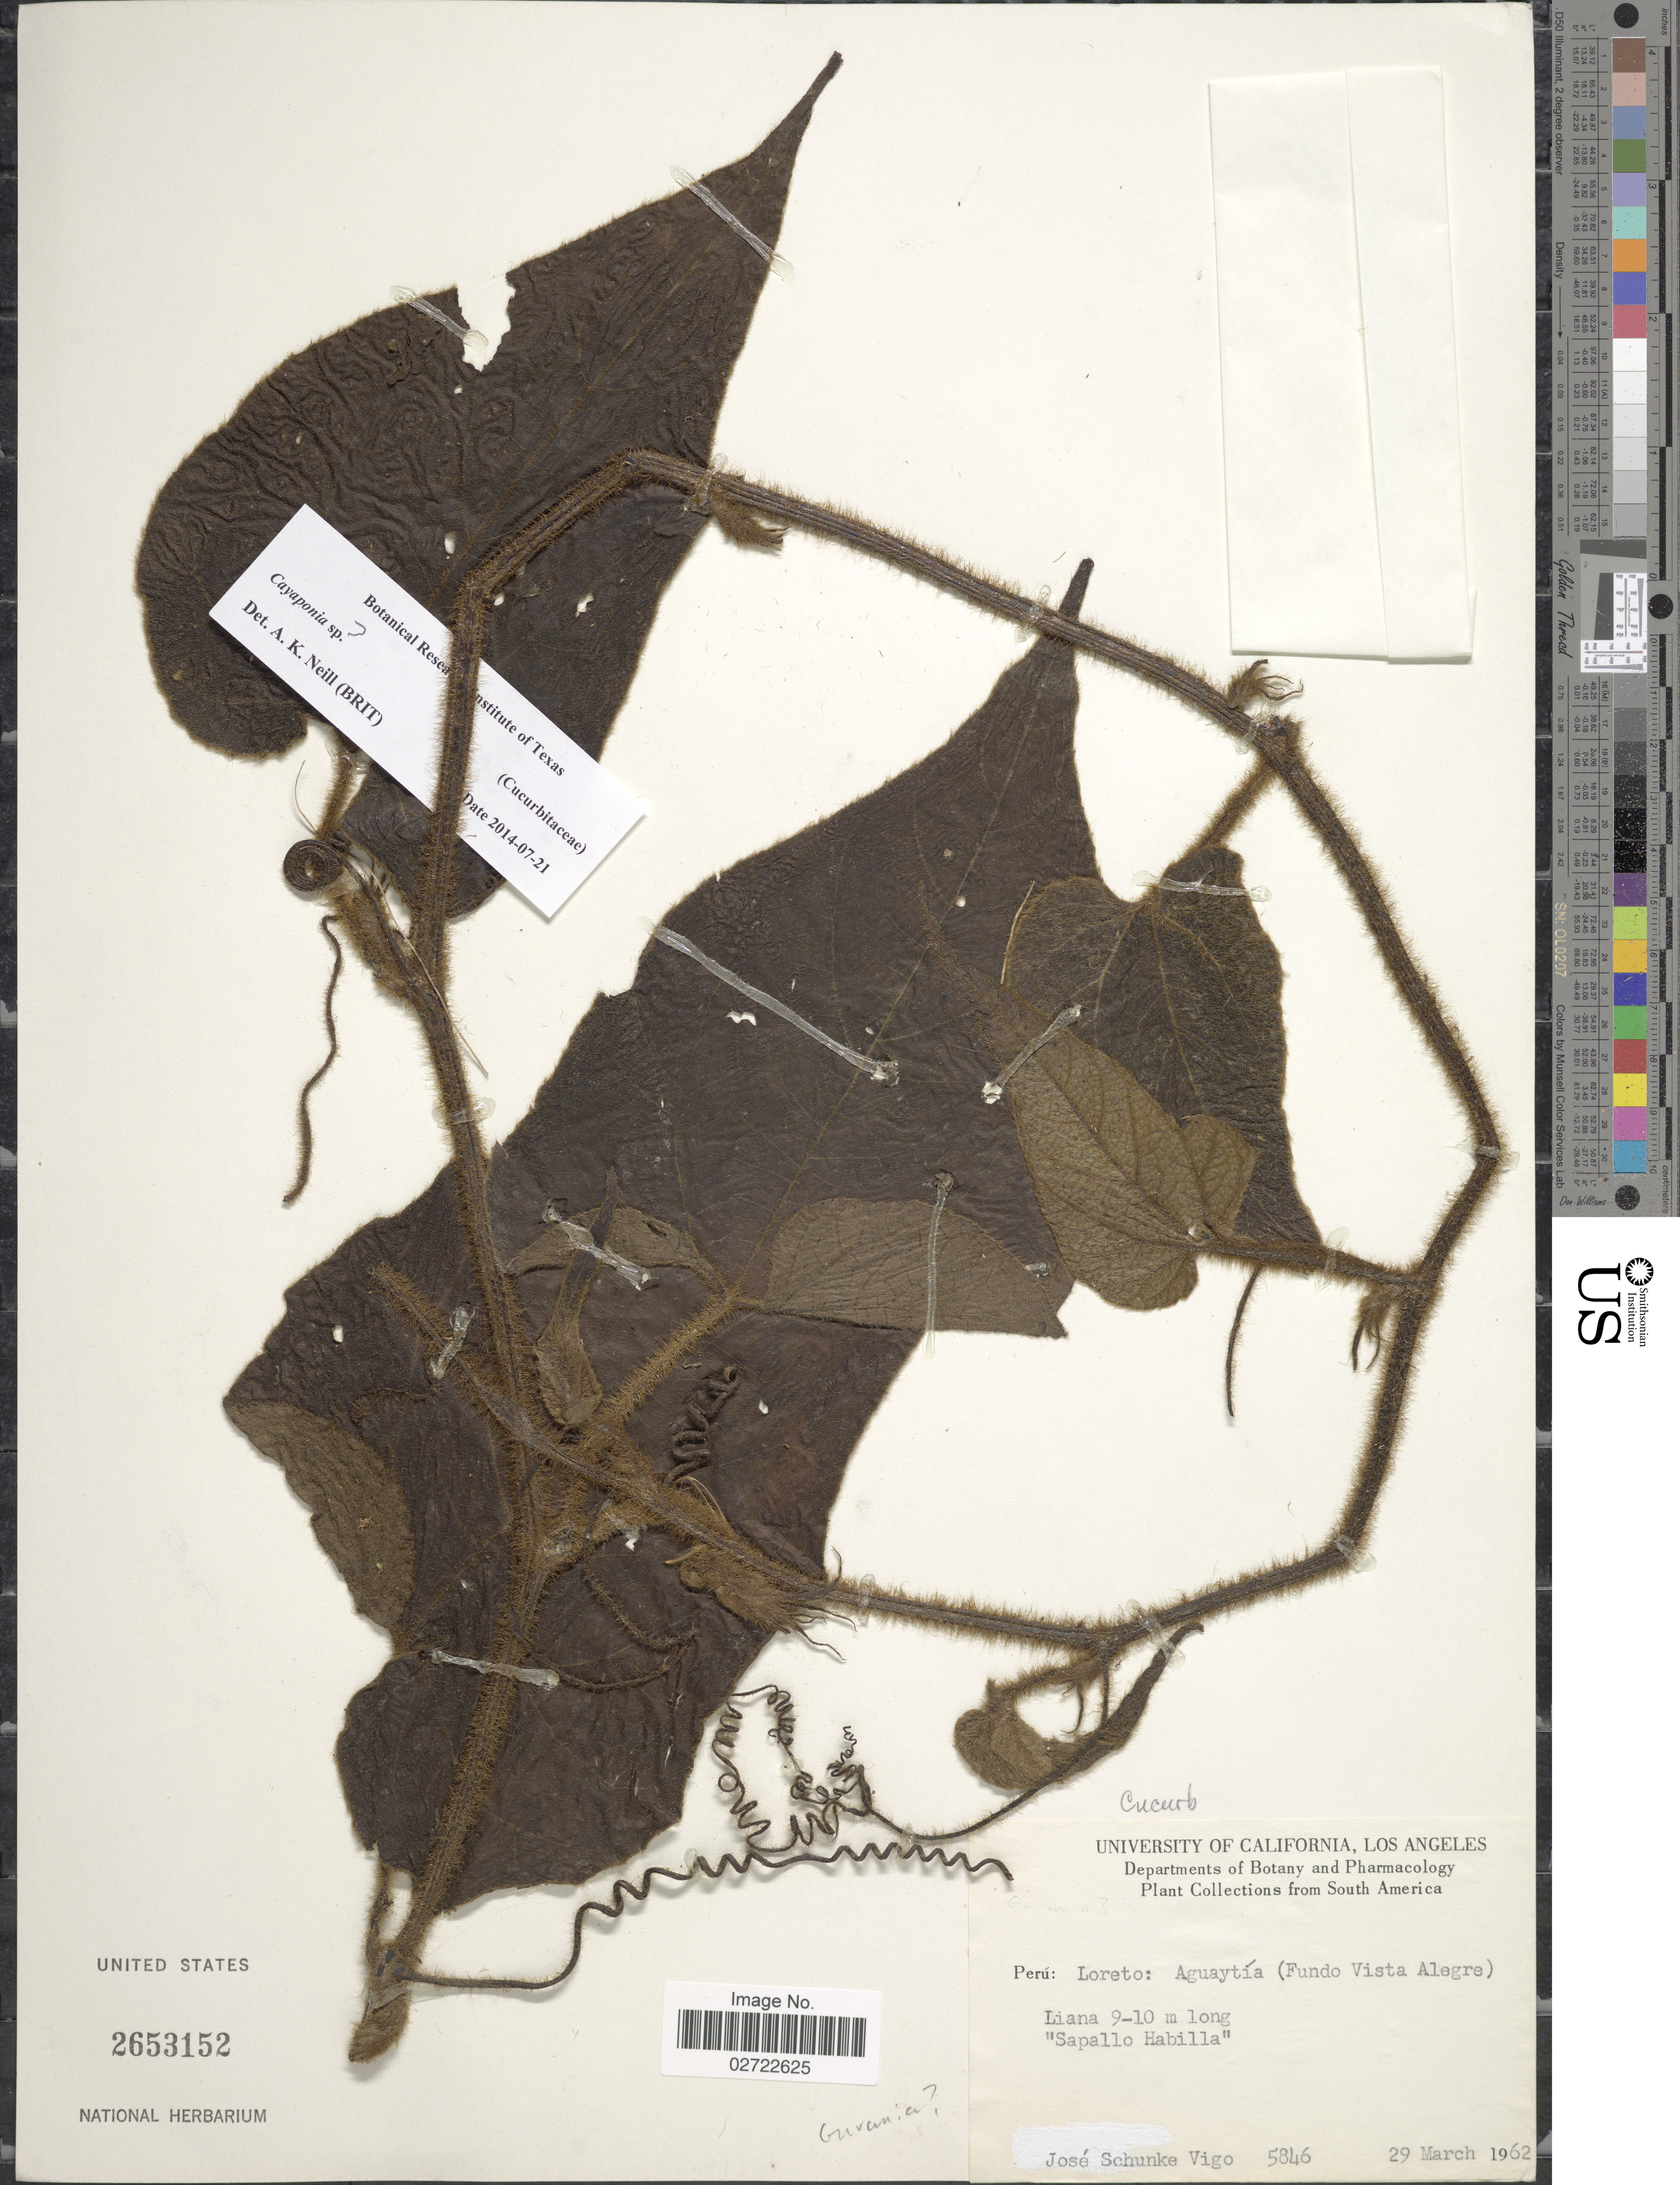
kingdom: Plantae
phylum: Tracheophyta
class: Magnoliopsida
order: Cucurbitales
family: Cucurbitaceae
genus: Cayaponia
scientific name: Cayaponia sp.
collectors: J. Schunke Vigo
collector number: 5846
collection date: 1962-03-29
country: Peru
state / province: Loreto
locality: Aguaytia (Fundo Vista Alegre)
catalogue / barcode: US 2653152